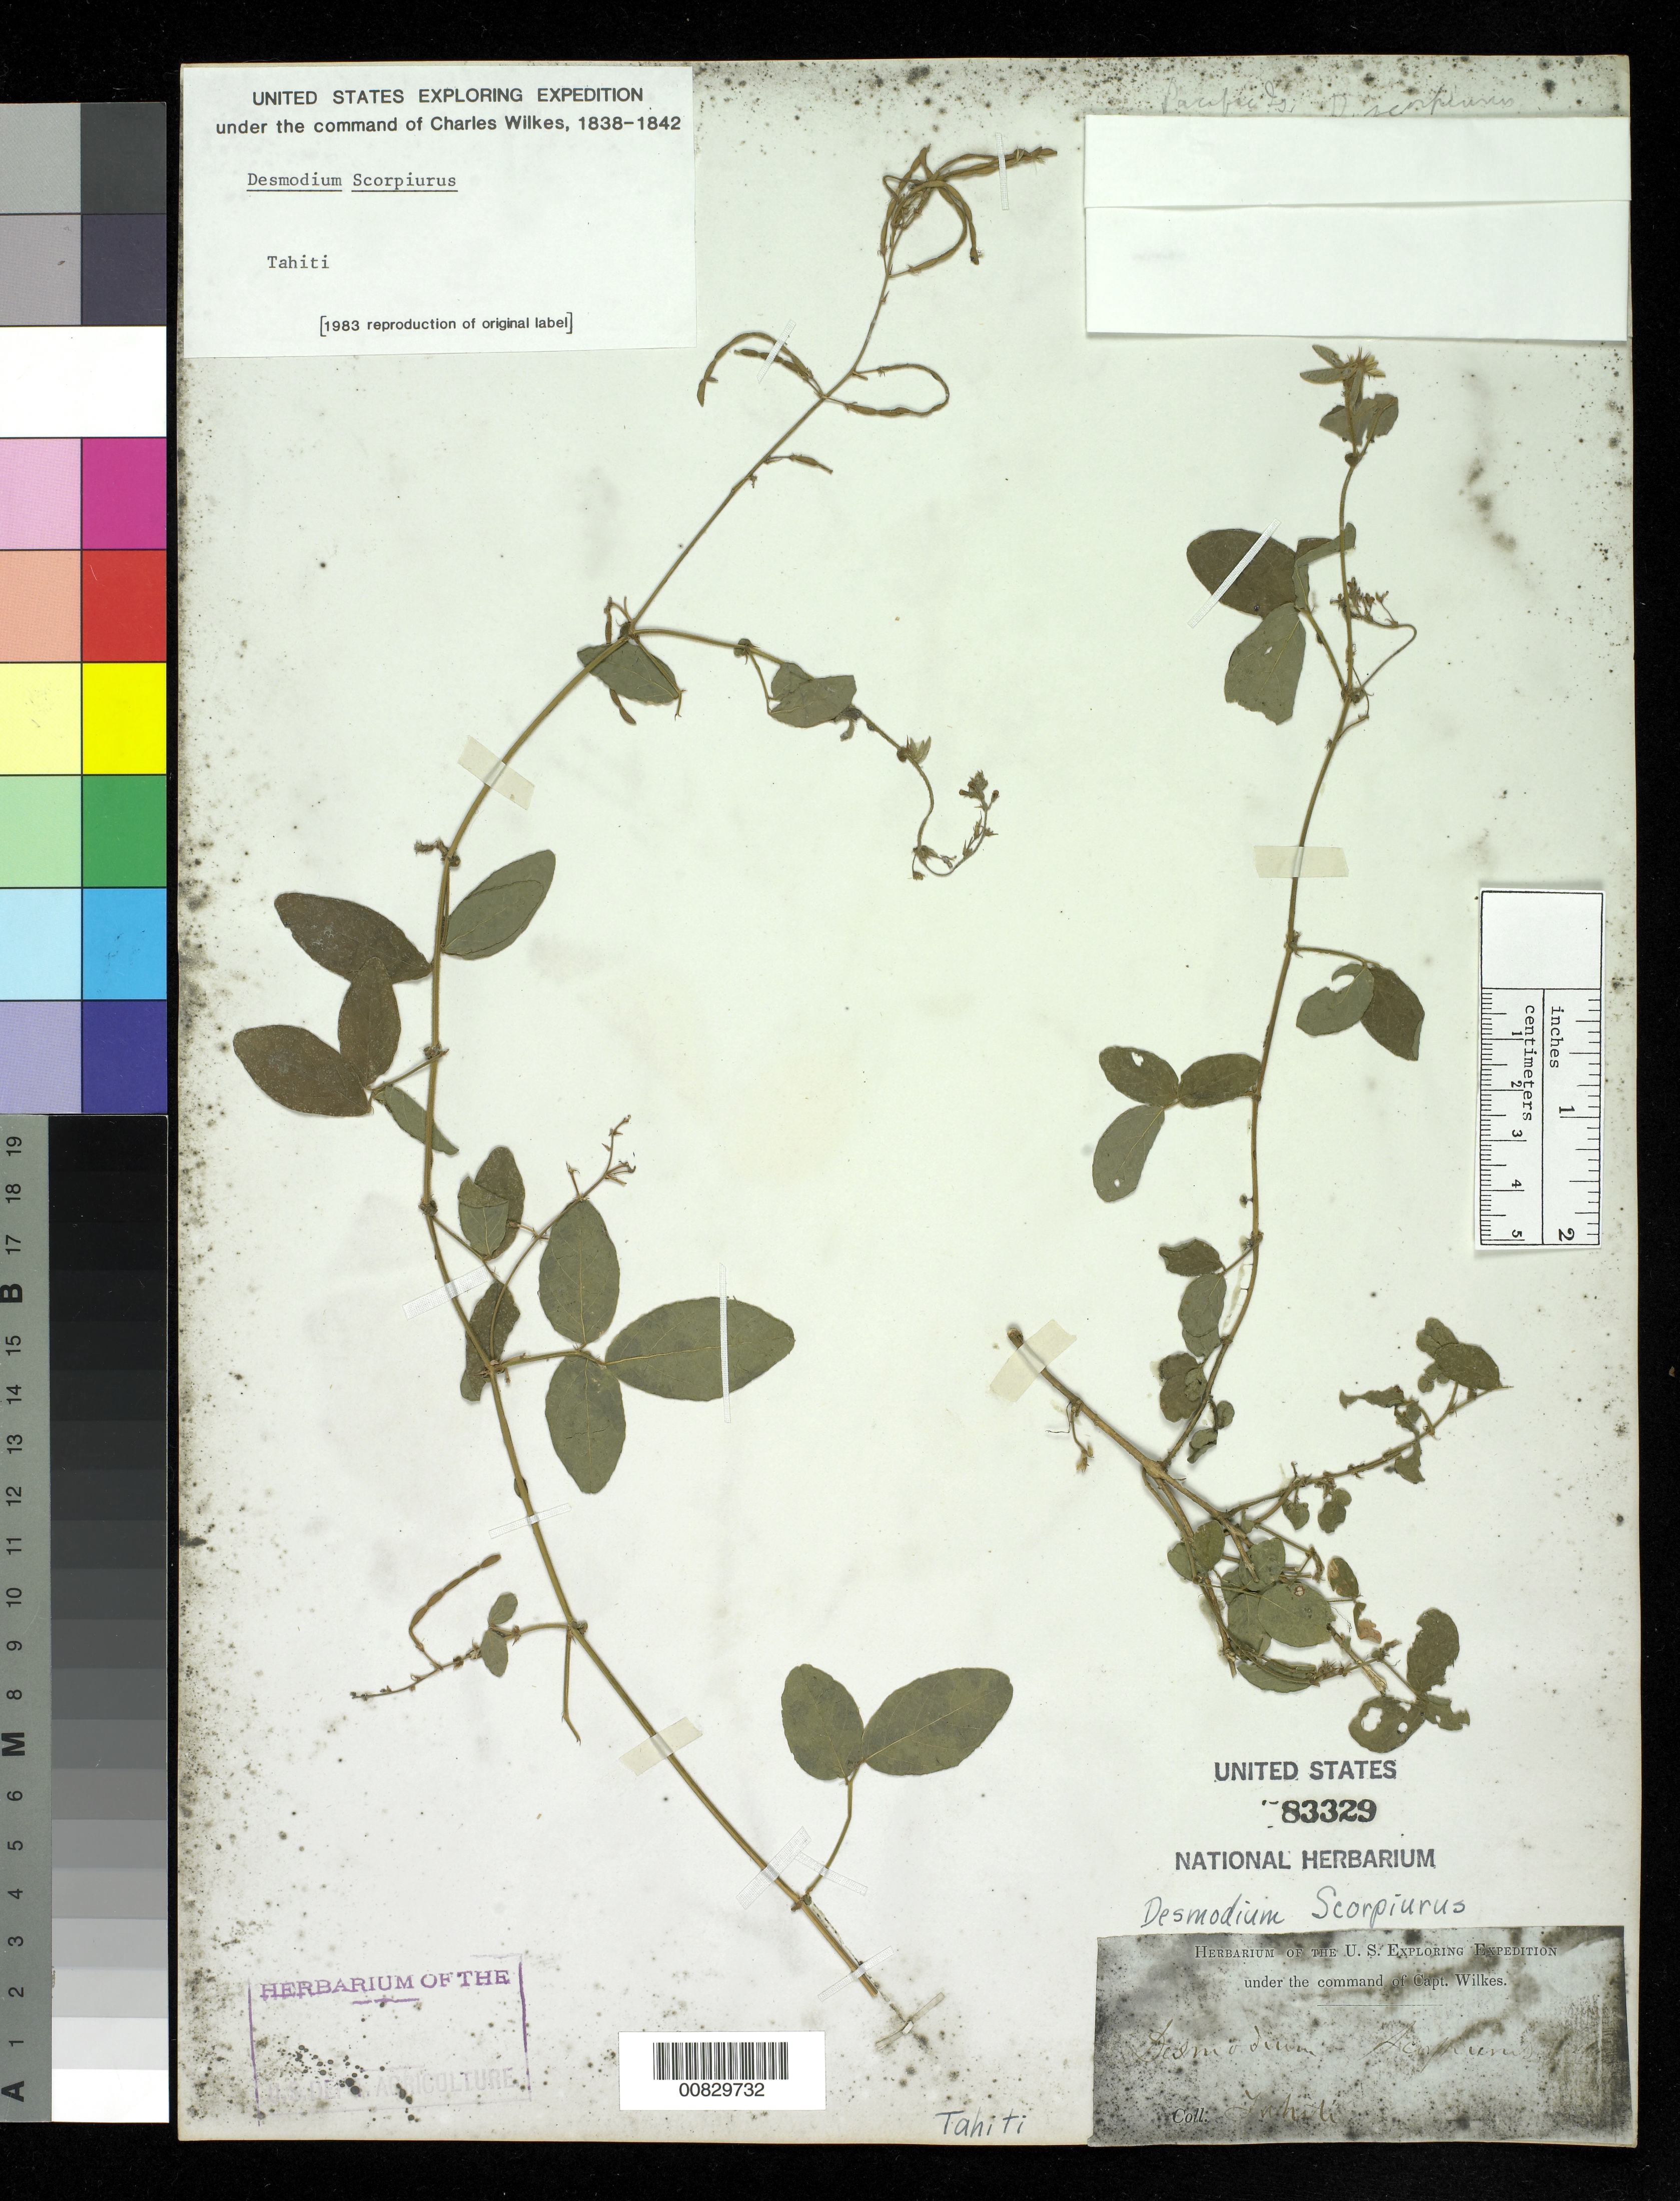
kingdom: Plantae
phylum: Tracheophyta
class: Magnoliopsida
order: Fabales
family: Fabaceae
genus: Desmodium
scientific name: Desmodium scorpiurus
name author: (Sw.) Desv. ex DC.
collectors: Wilkes Explor. Exped.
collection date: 1838/1842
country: French Polynesia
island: Tahiti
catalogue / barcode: US 83329